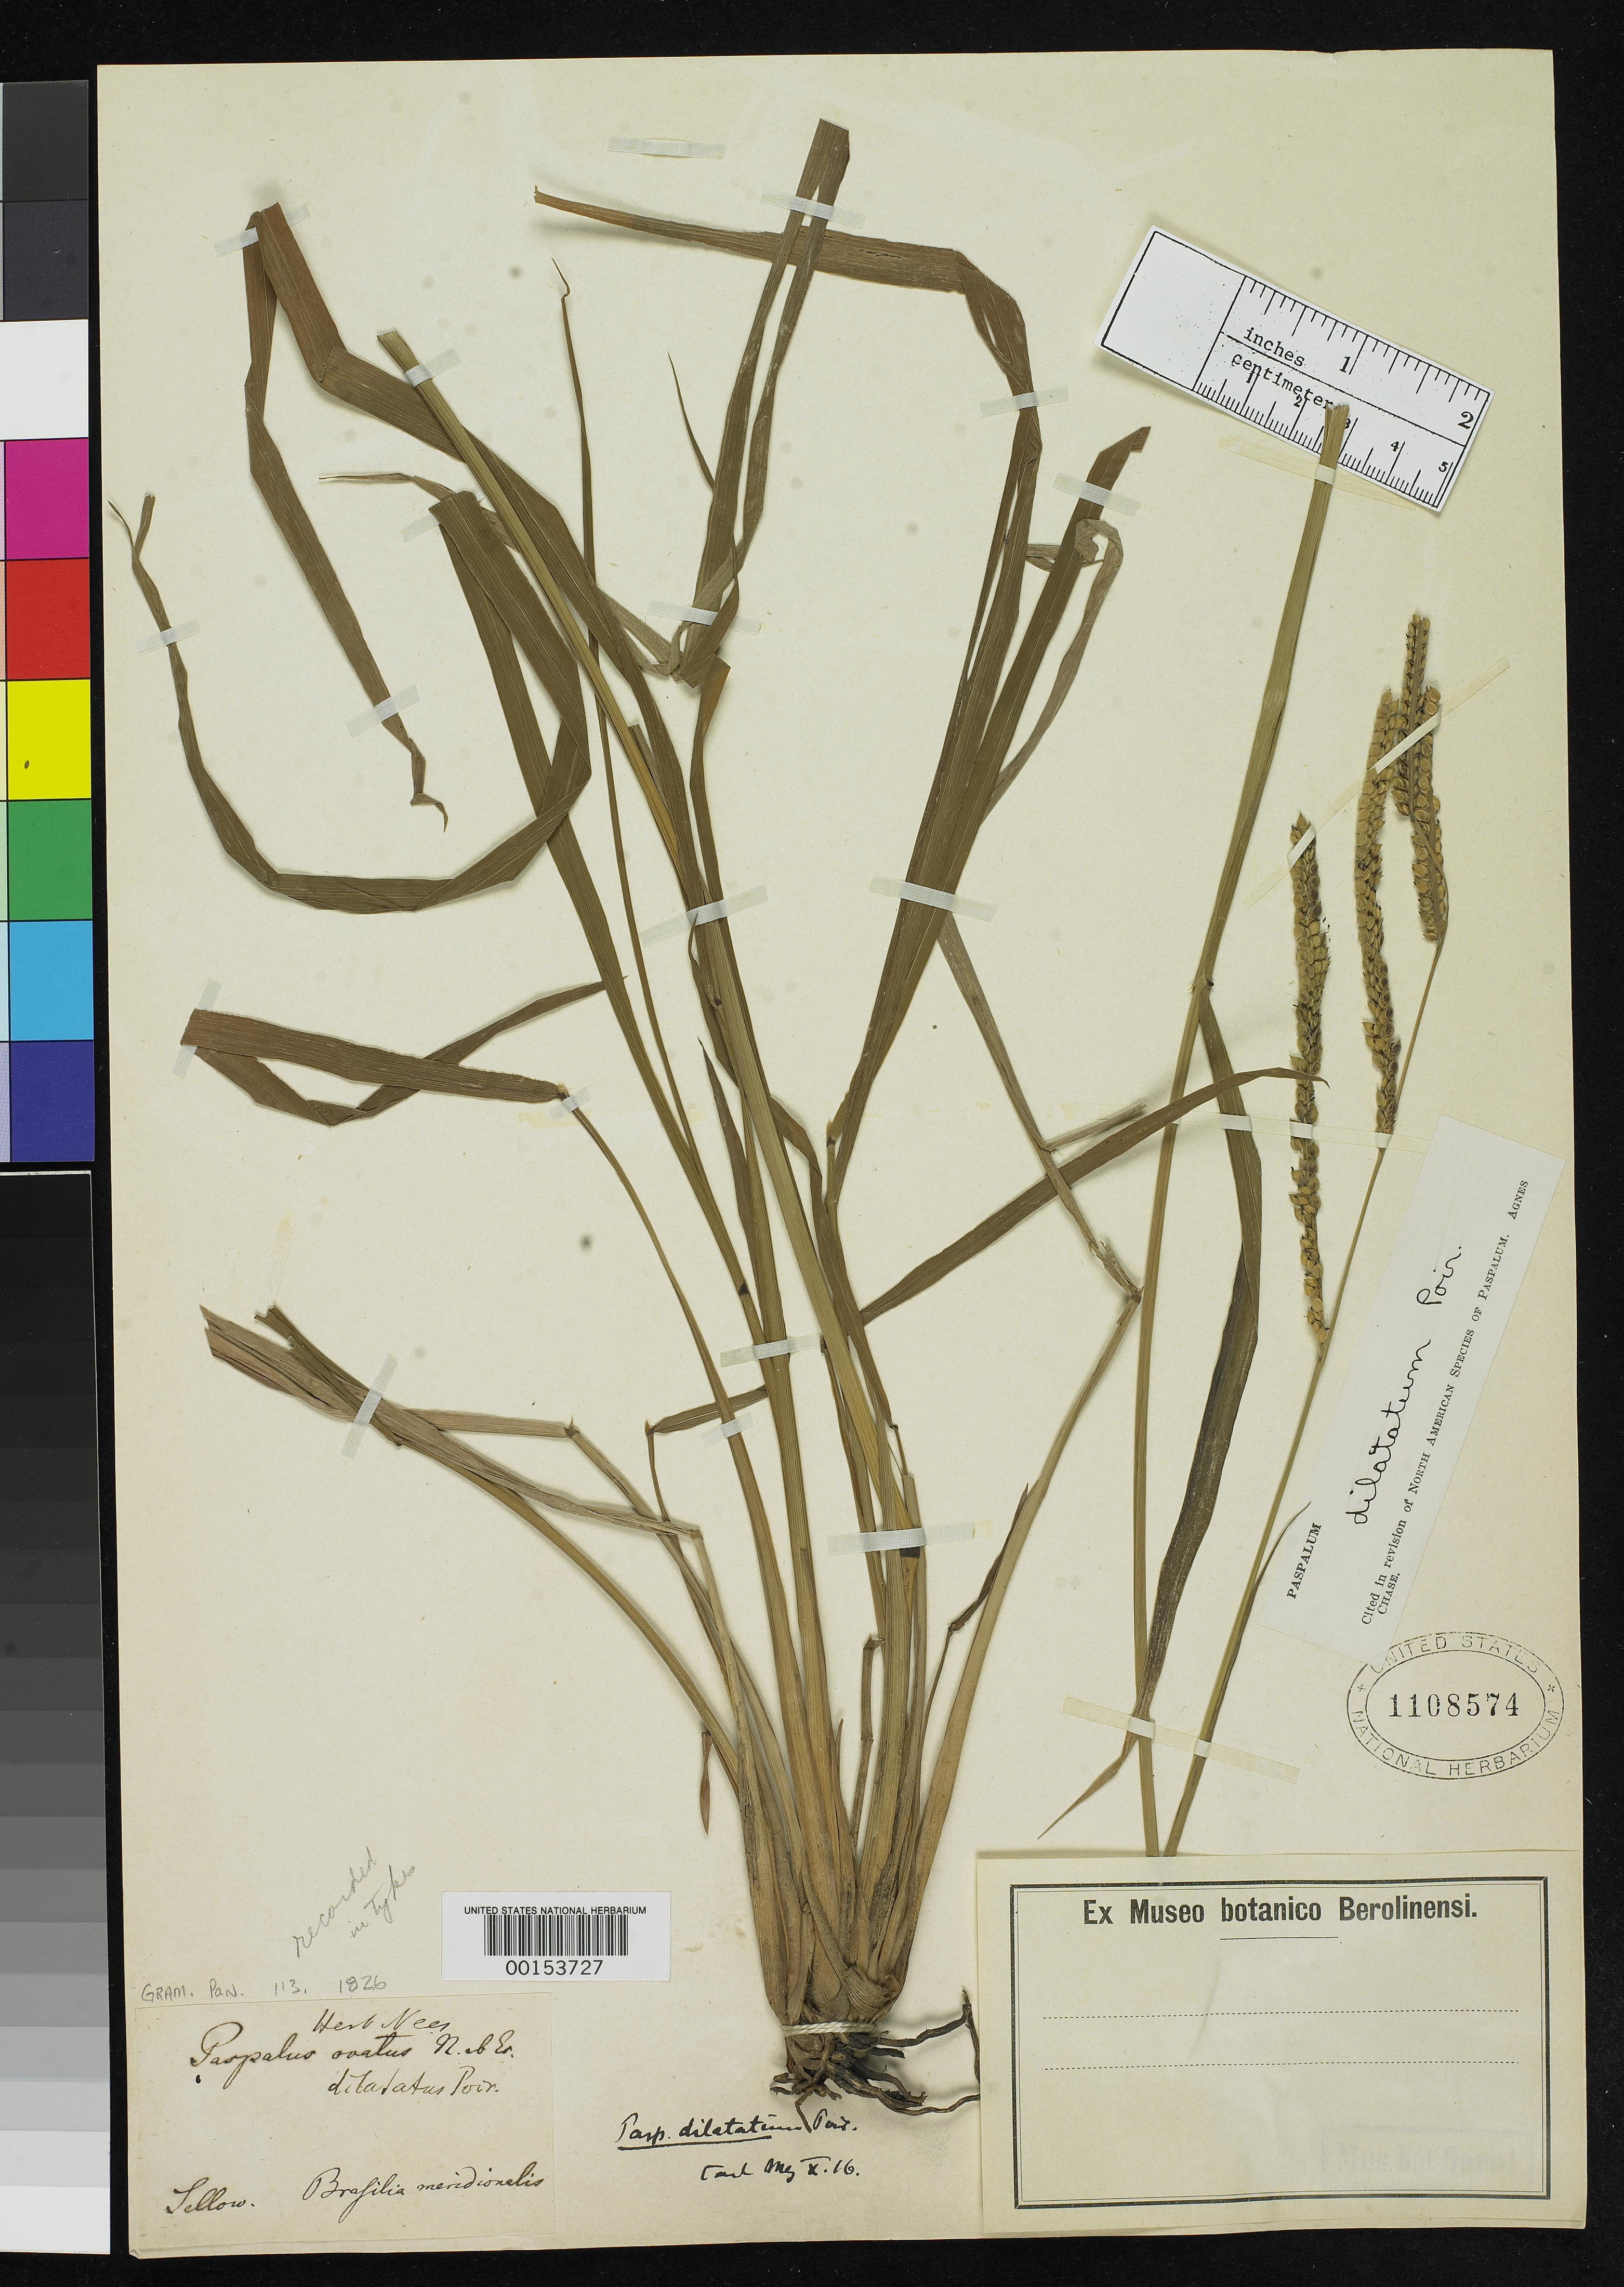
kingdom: Plantae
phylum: Tracheophyta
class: Liliopsida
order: Poales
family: Poaceae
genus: Paspalum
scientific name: Paspalum ovatum var. grandiflorum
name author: Nees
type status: Possible Type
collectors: F. Sellow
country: Brazil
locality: Brasilia meridionalis.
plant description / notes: Previously recorded as type collection of "Paspalum ovatum var. dilatatum Poir."; no such name found in literature, probably a misreading of annotations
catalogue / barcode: US 1108574